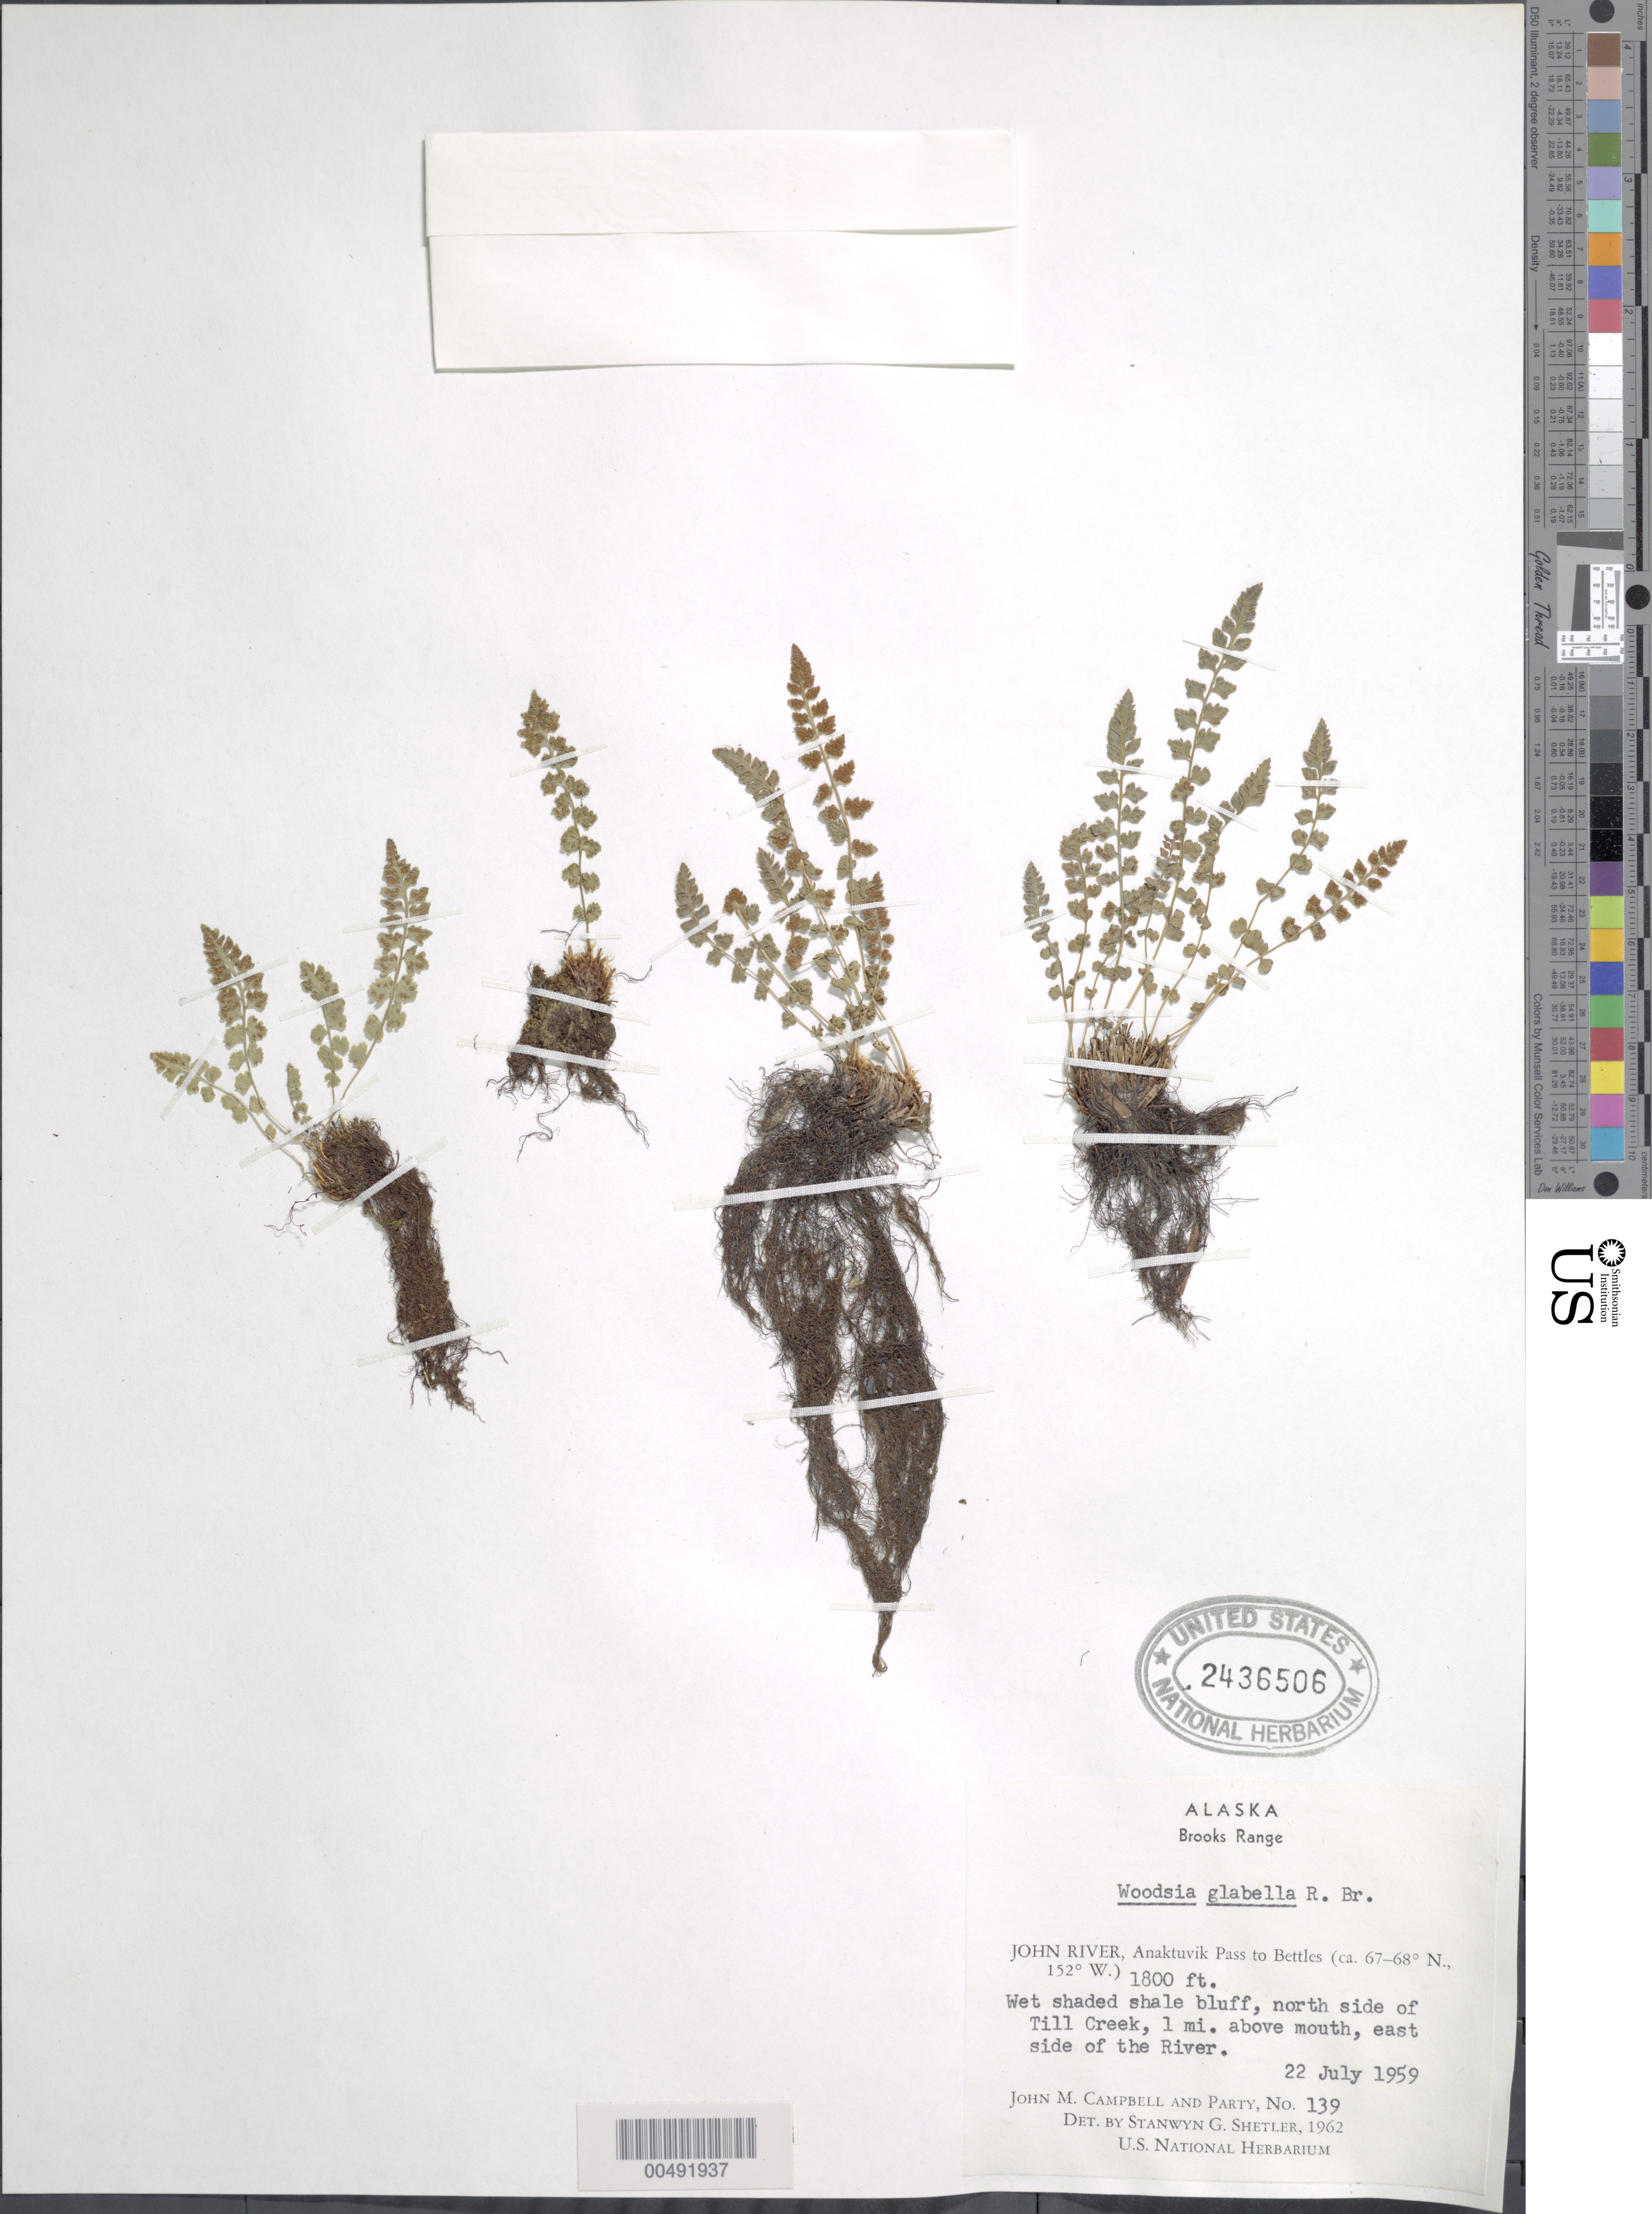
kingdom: Plantae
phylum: Tracheophyta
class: Polypodiopsida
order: Polypodiales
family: Woodsiaceae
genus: Woodsia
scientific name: Woodsia glabella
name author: R. Br.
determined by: Shetler, Stanwyn G., (US), NMNH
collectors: J. M. Campbell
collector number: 139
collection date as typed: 22 Jul 1959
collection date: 1959-07-22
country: United States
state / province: Alaska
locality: Brooks Range,John River, Anaktuvuk Pass to Bettles, N side of Till Creek, 1 mi. above mouth, E side of River (lat/long recorded as: lat=::: long=152:0:0:W)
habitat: wet shaded shale bluff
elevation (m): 549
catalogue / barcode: US 2436506